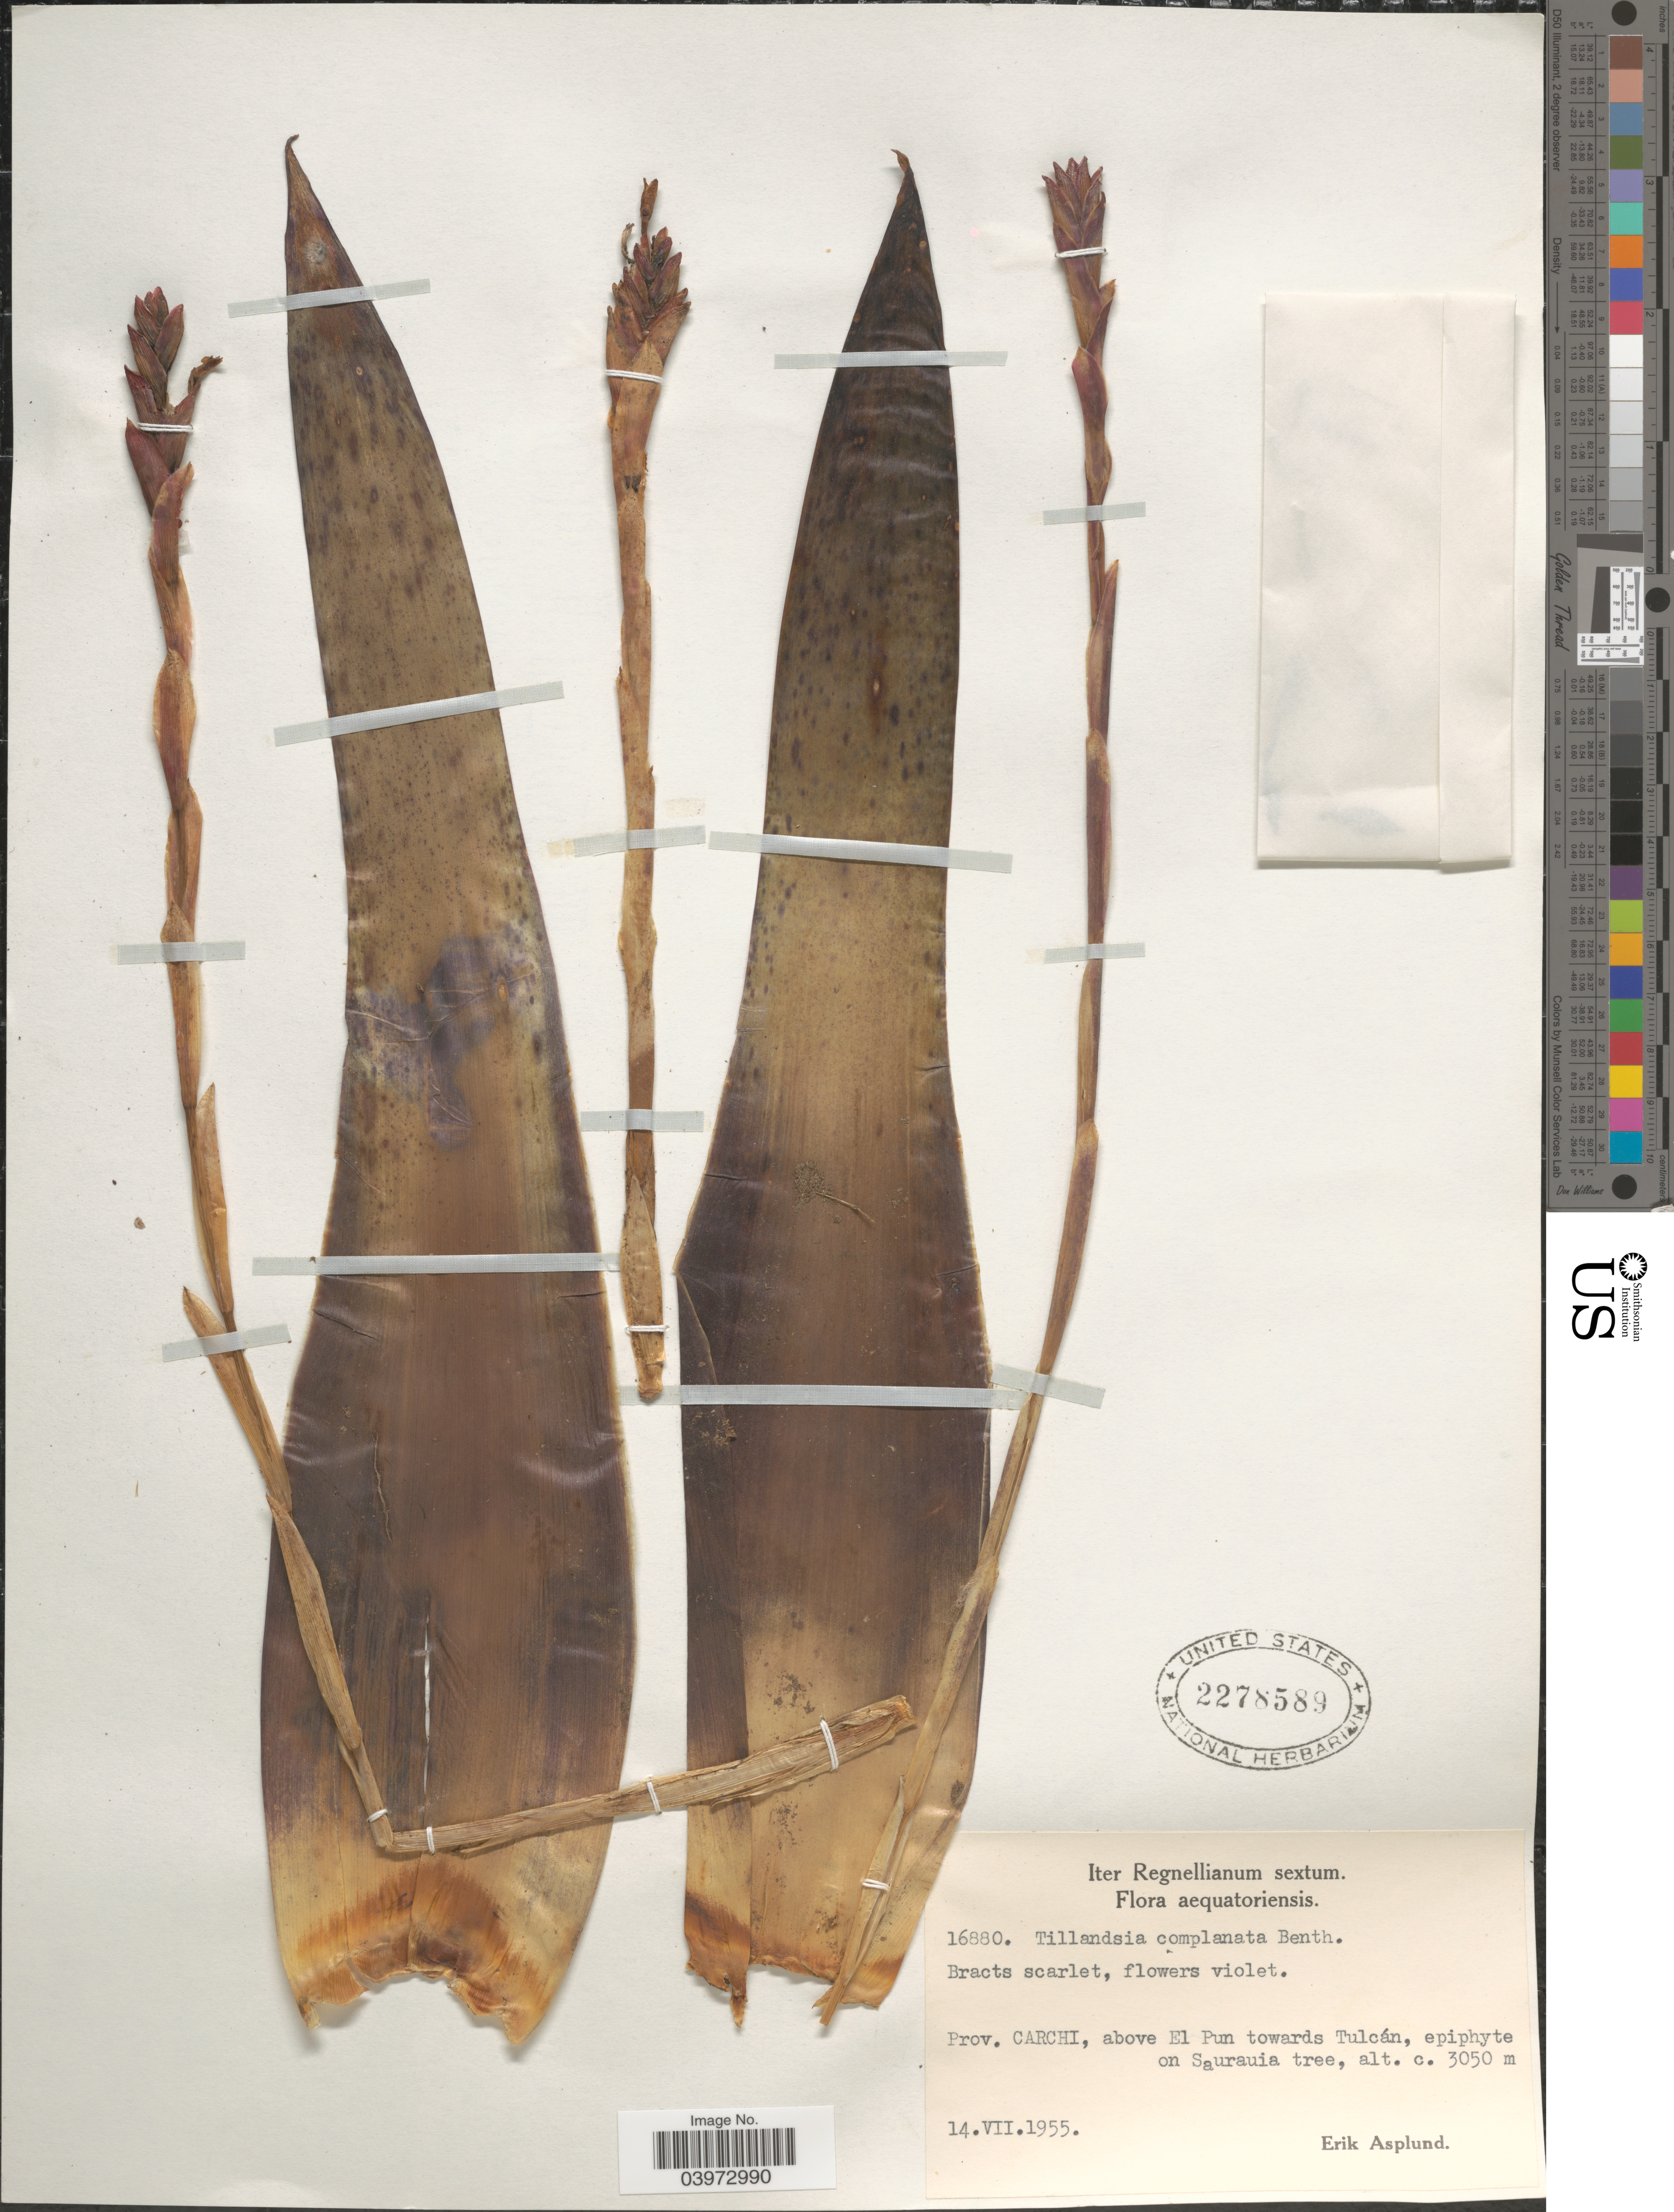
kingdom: Plantae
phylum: Tracheophyta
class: Liliopsida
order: Poales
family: Bromeliaceae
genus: Tillandsia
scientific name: Tillandsia complanata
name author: Benth.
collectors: E. Asplund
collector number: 16880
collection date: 1955-07-14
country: Ecuador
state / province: Carchi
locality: Iter Regnellianum sextum. Above El Pun towards Tulcán.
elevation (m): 3050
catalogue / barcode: US 2278589